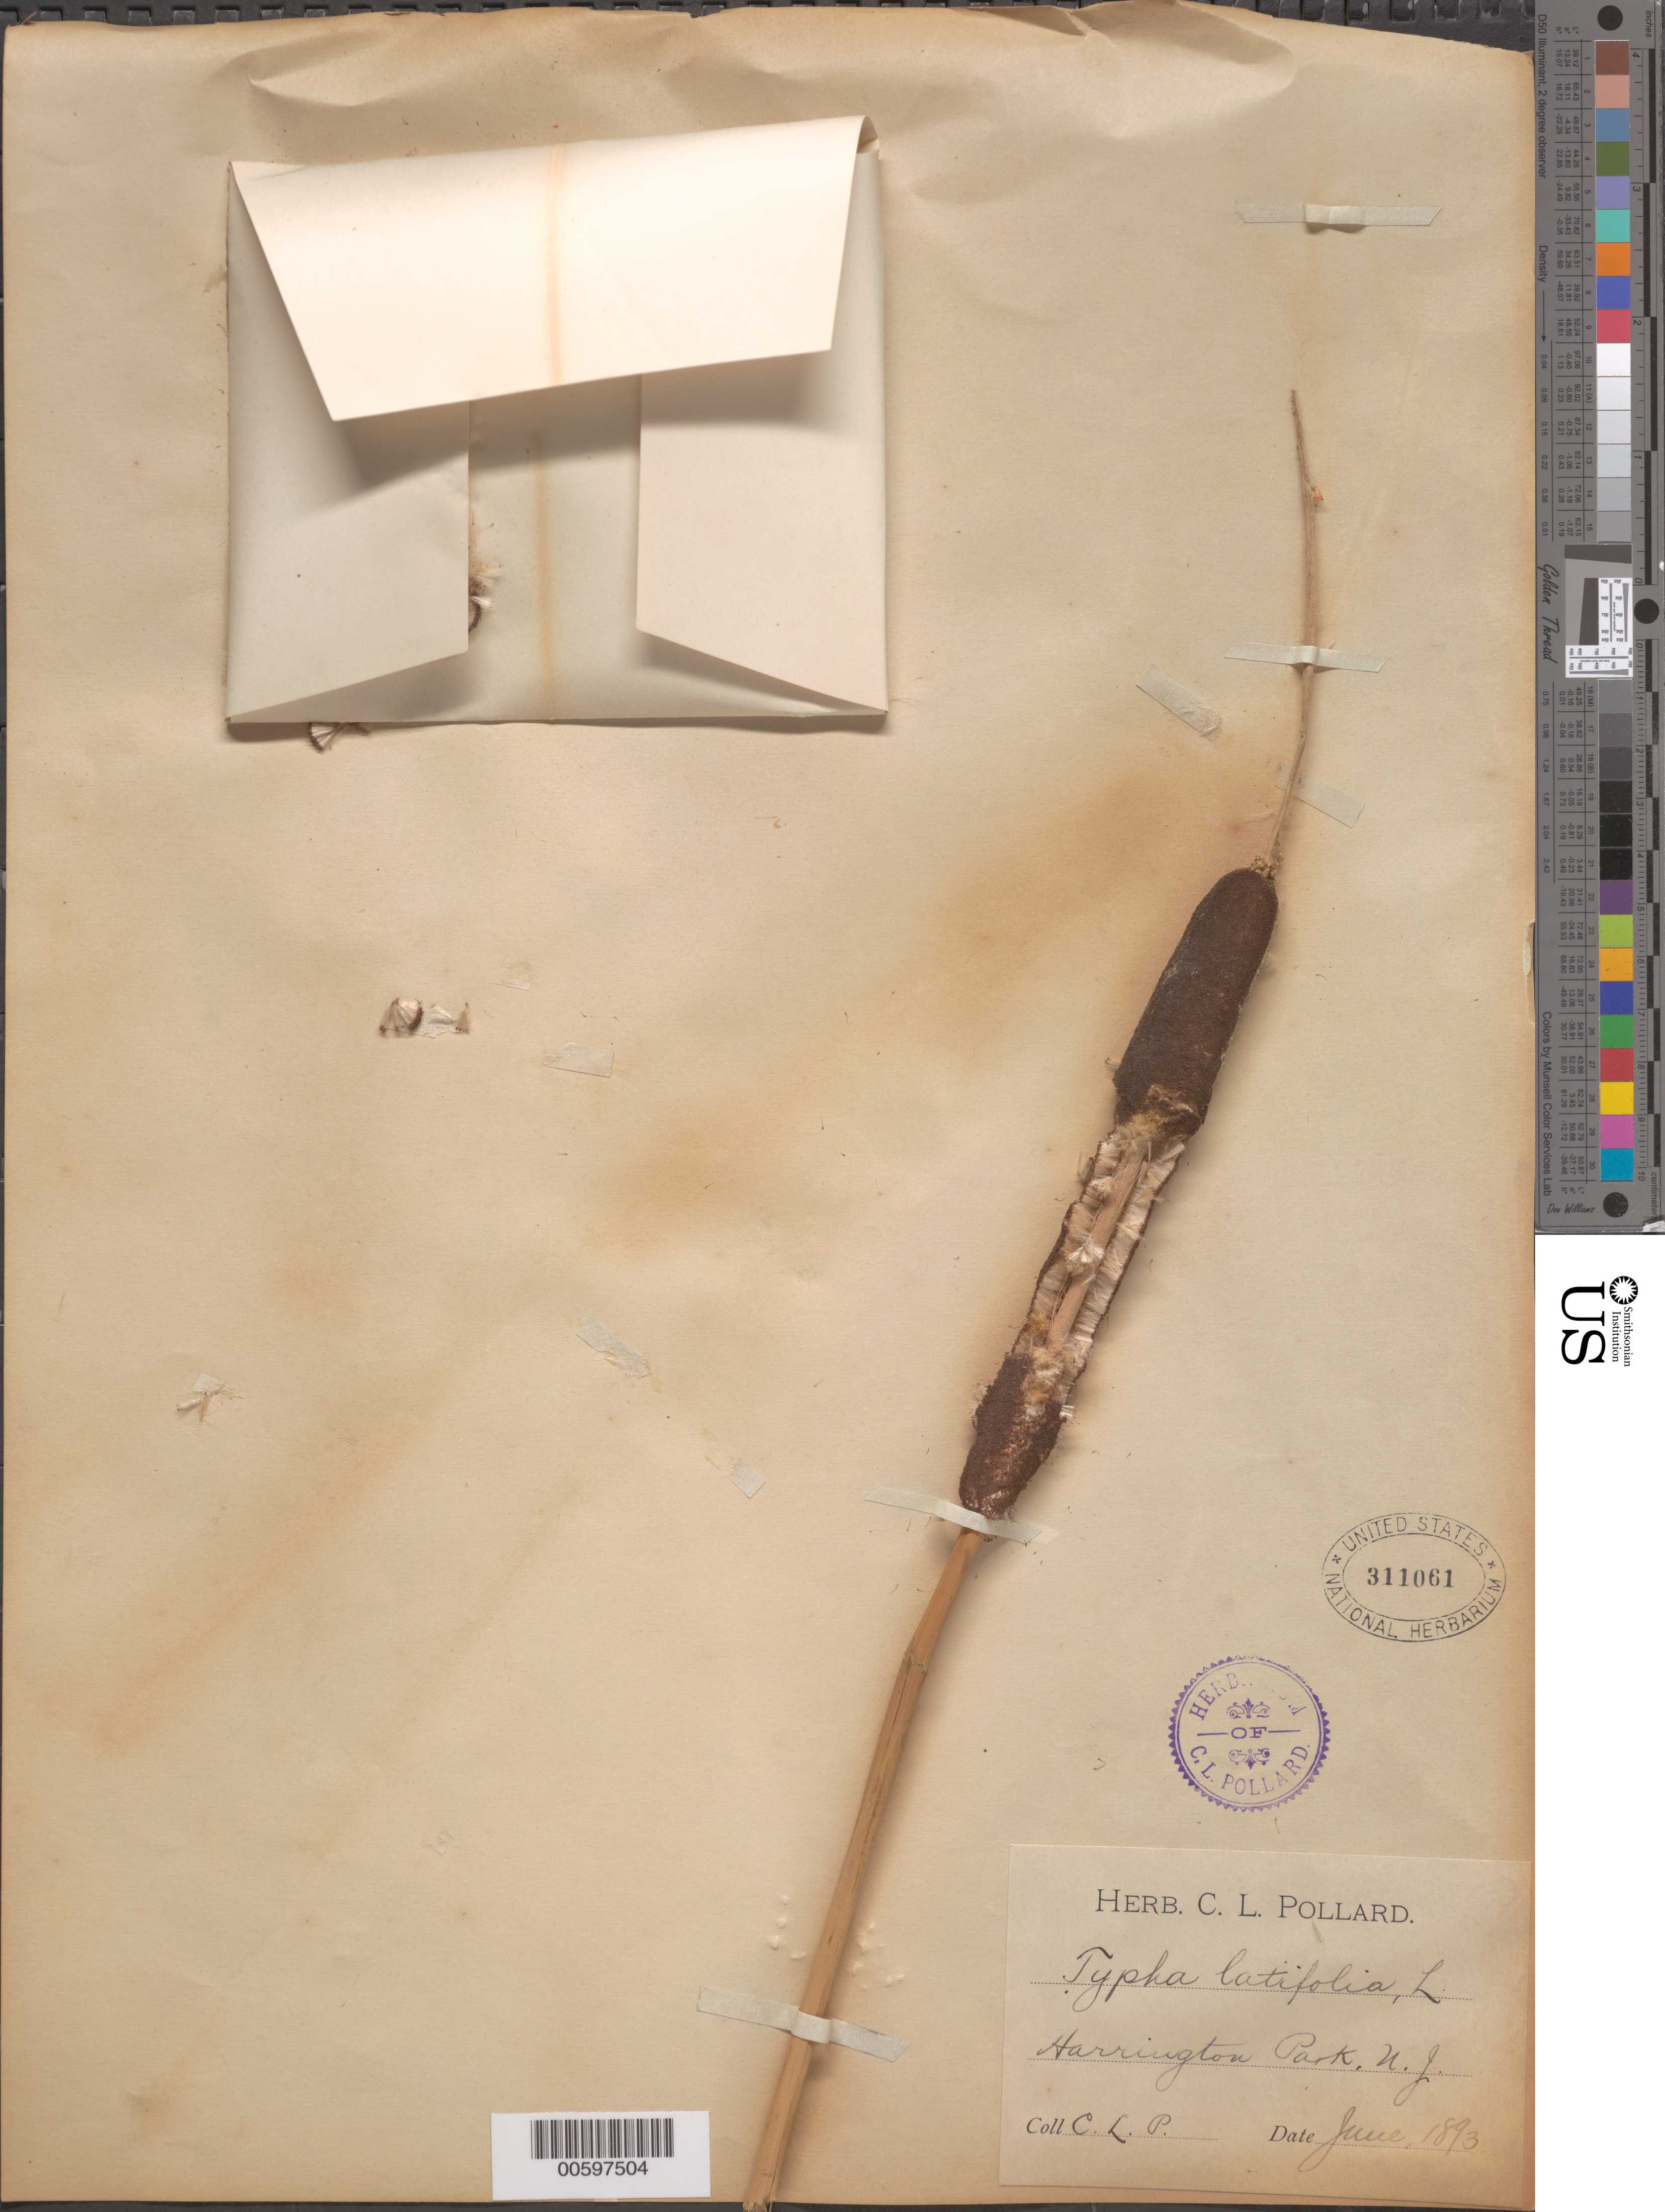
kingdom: Plantae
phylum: Tracheophyta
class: Liliopsida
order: Poales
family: Typhaceae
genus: Typha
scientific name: Typha latifolia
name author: L.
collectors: C. L. Pollard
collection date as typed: Jun 1893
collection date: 1893-06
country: United States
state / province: New Jersey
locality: Harrington Park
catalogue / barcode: US 311061